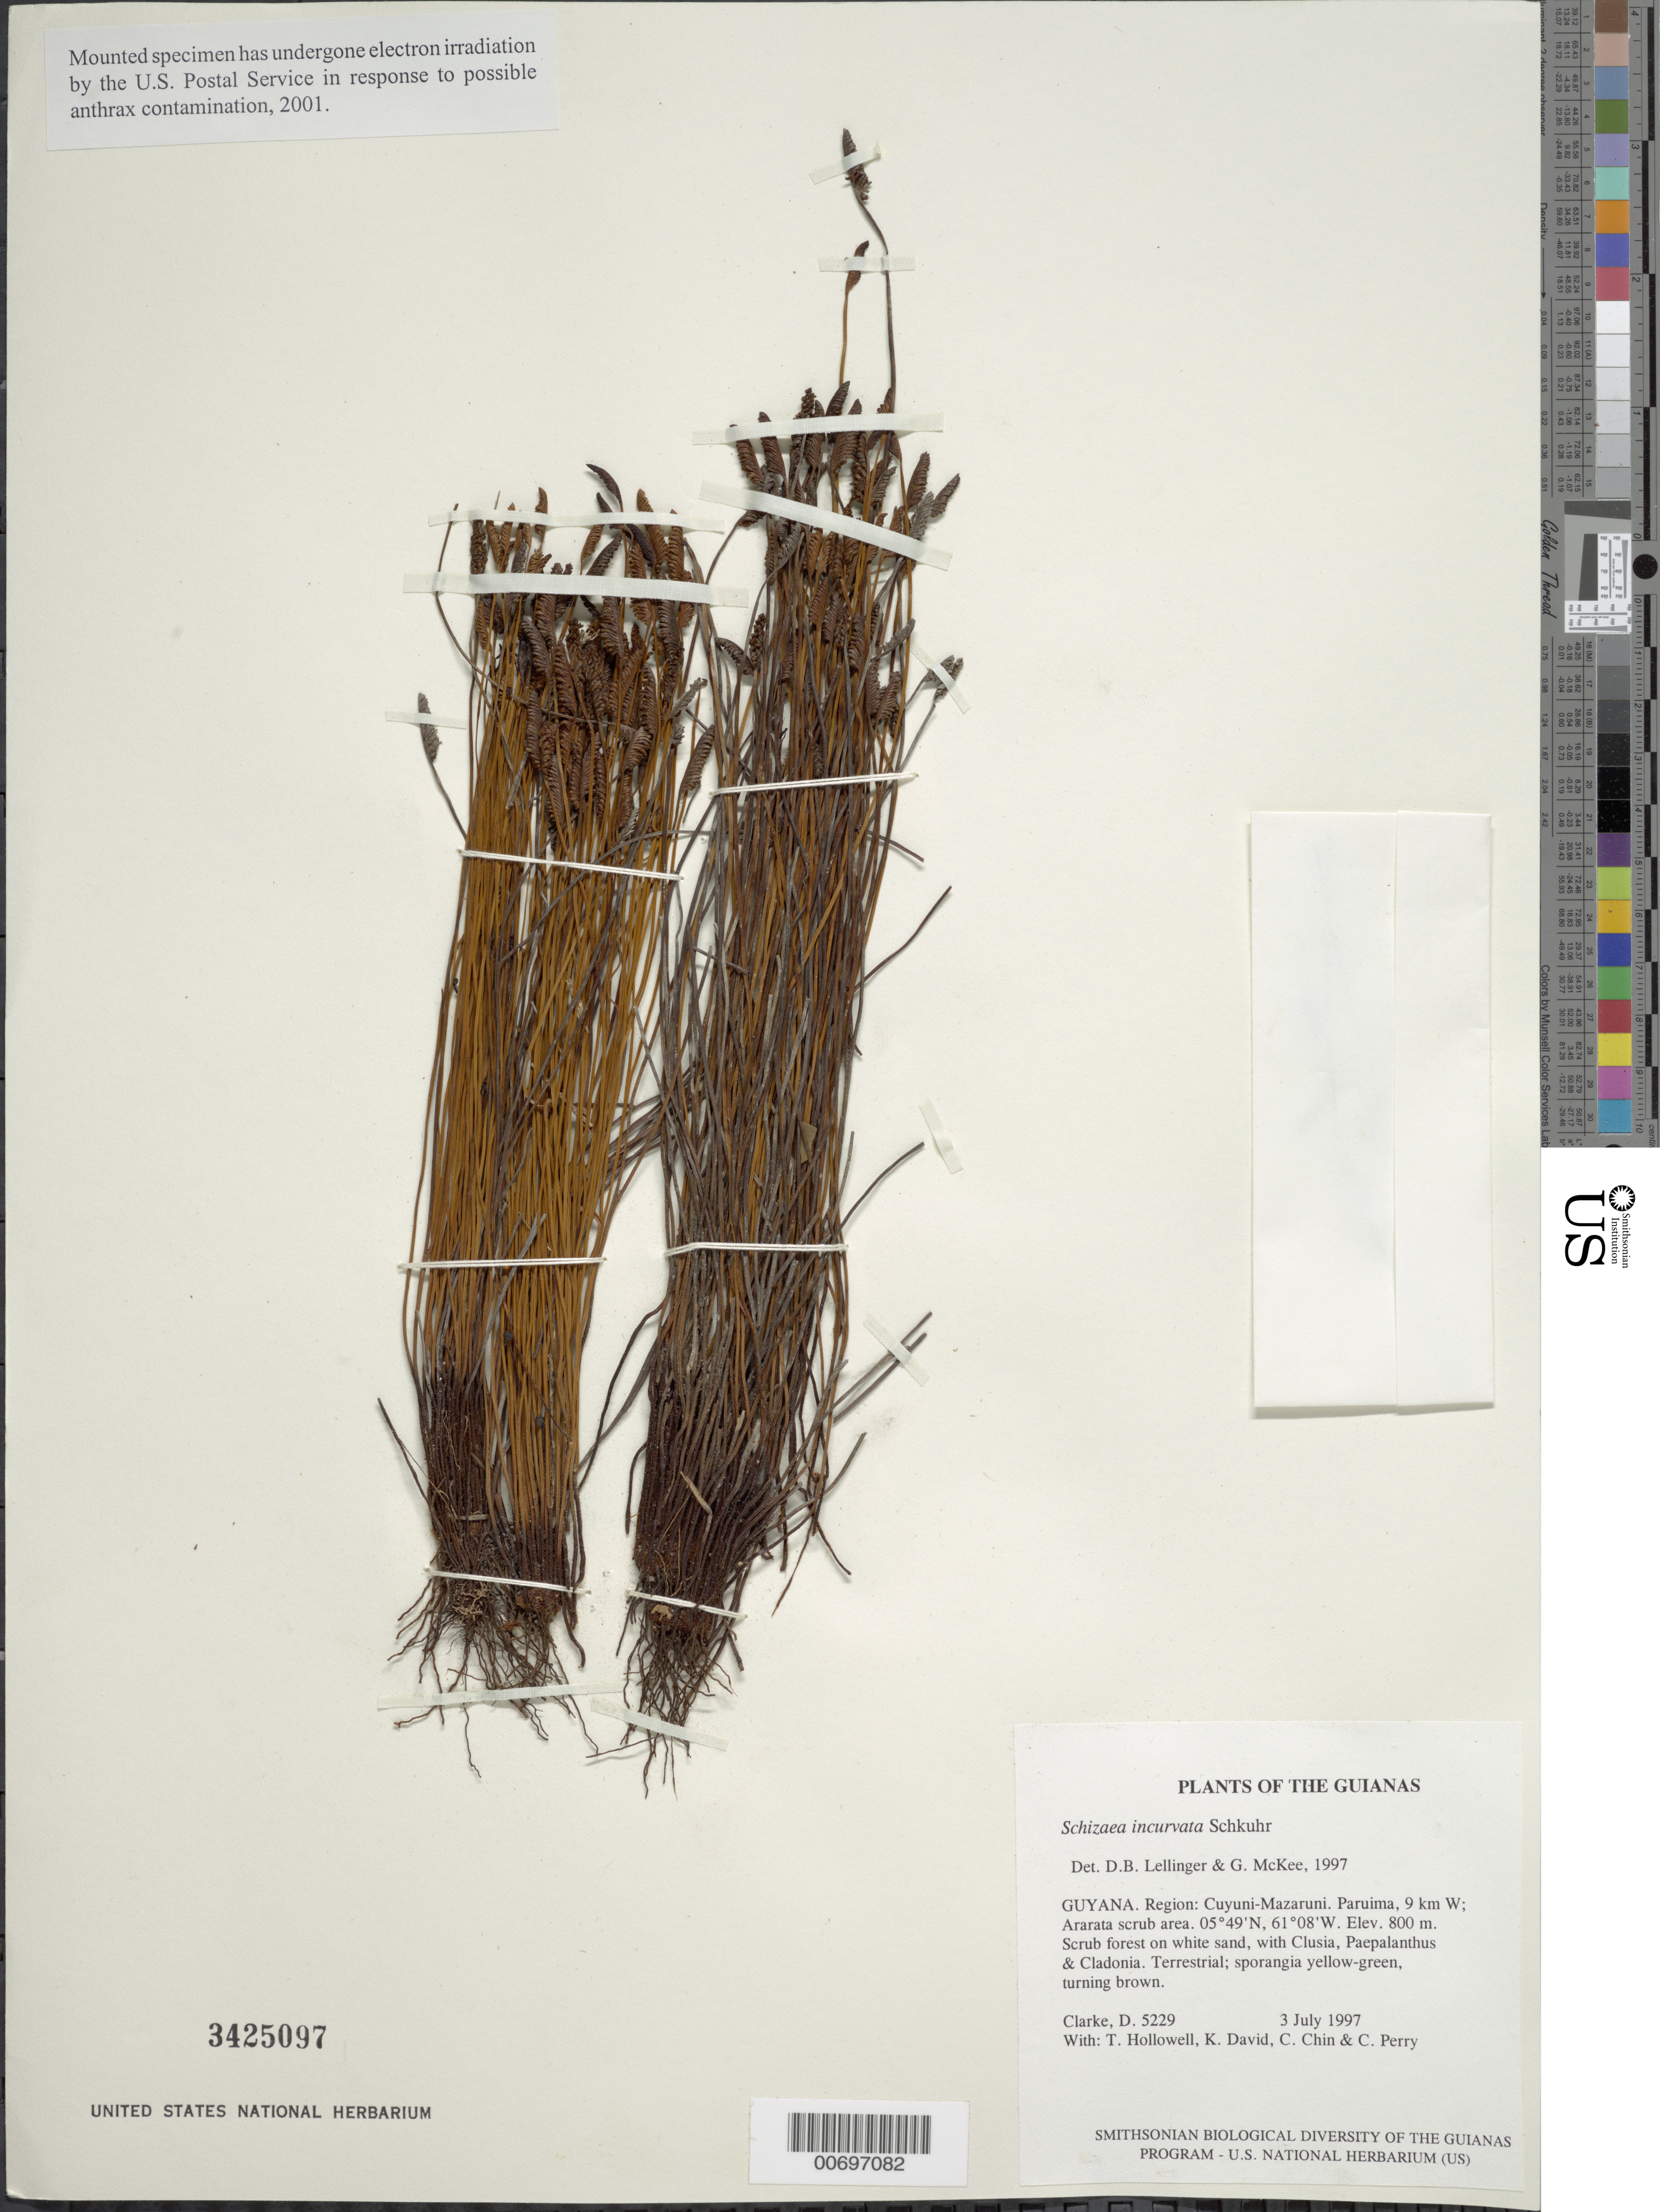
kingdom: Plantae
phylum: Tracheophyta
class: Polypodiopsida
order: Schizaeales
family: Schizaeaceae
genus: Schizaea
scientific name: Schizaea incurvata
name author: Schkuhr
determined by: Lellinger, D. B.; McKee, G. S.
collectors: H. D. Clarke, T. Hollowell, K. David, C. Chin & C. Perry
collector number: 5229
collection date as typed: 3 July 1997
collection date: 1997-07-03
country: Guyana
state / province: Cuyuni-Mazaruni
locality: Paruima, 9 km W; Ararata scrub area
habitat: Scrub forest on white sand, with Clusia, Paepalanthus & Cladonia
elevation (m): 800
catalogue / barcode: US 3425097